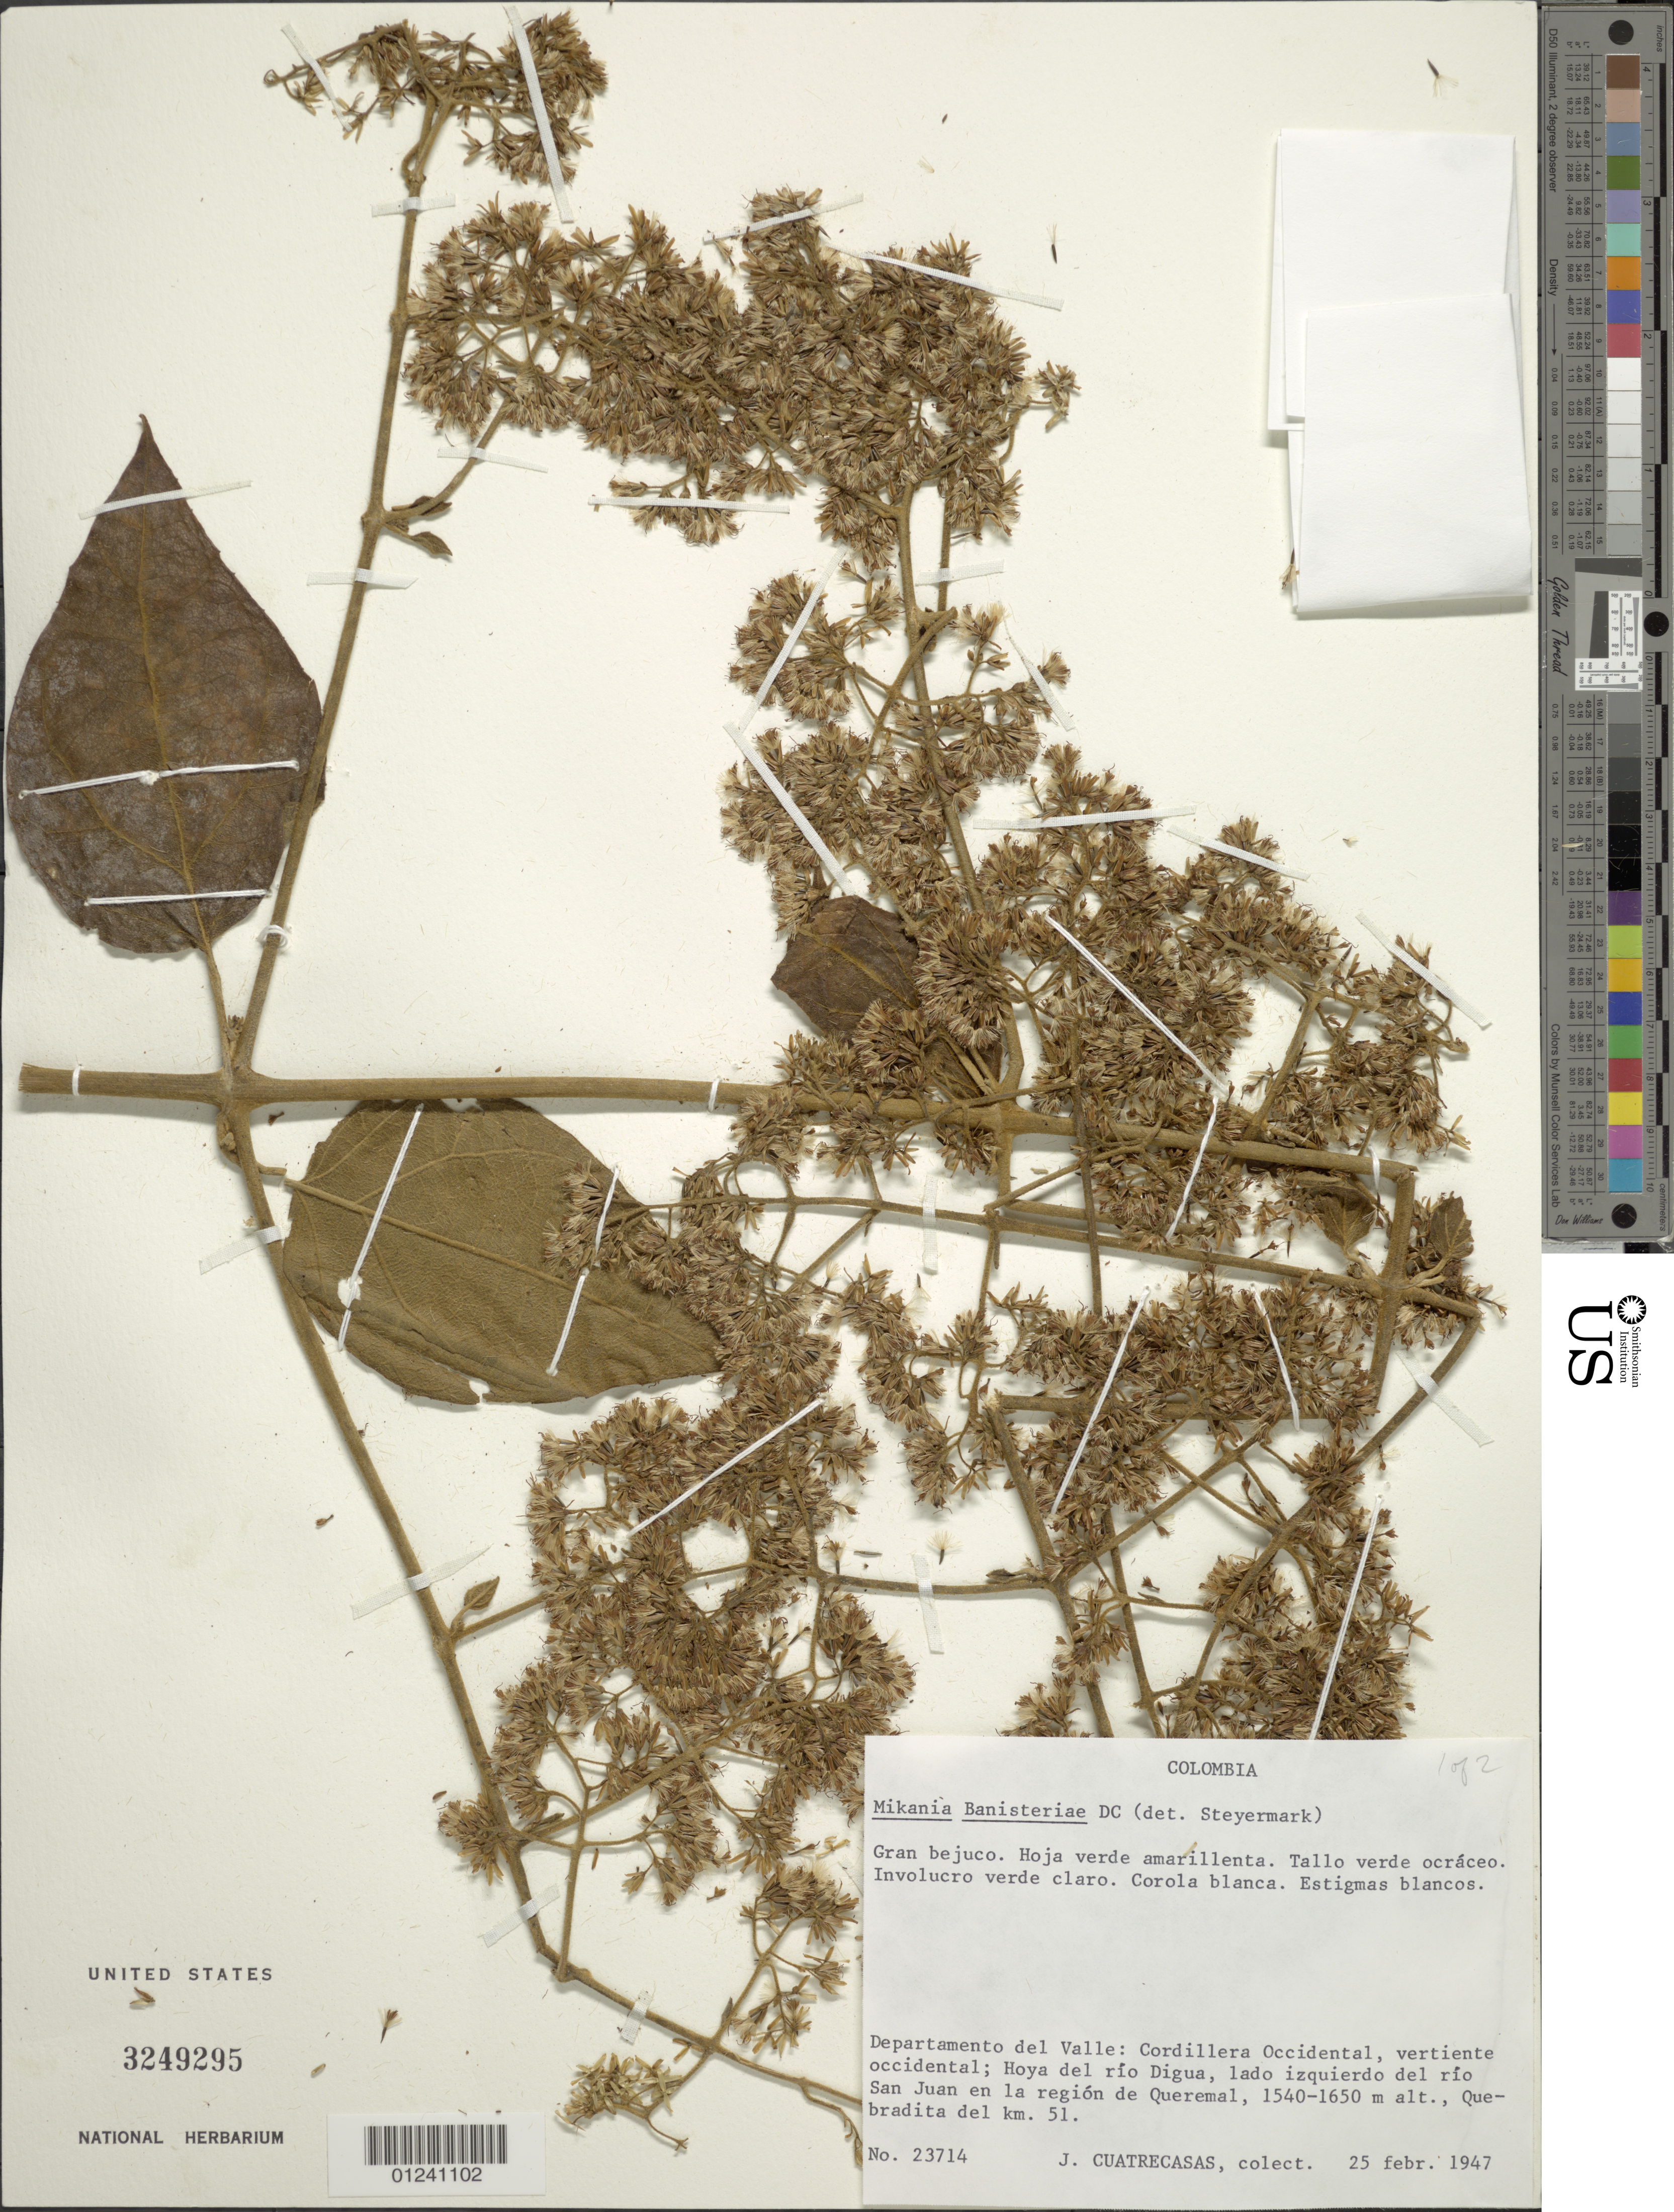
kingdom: Plantae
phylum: Tracheophyta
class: Magnoliopsida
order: Asterales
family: Asteraceae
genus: Mikania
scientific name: Mikania banisteriae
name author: DC.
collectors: J. Cuatrecasas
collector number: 23714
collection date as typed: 25 Feb 1947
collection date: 1947-02-25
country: Colombia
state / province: Valle del Cauca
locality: Cordillera Occidental, Vertiente Occidental, Hoya del Rio Digua, Lado Izquierdo del Rio San Juan en La region of Queremal.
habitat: Quebradita del km. 51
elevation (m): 1540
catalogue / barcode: US 3249295